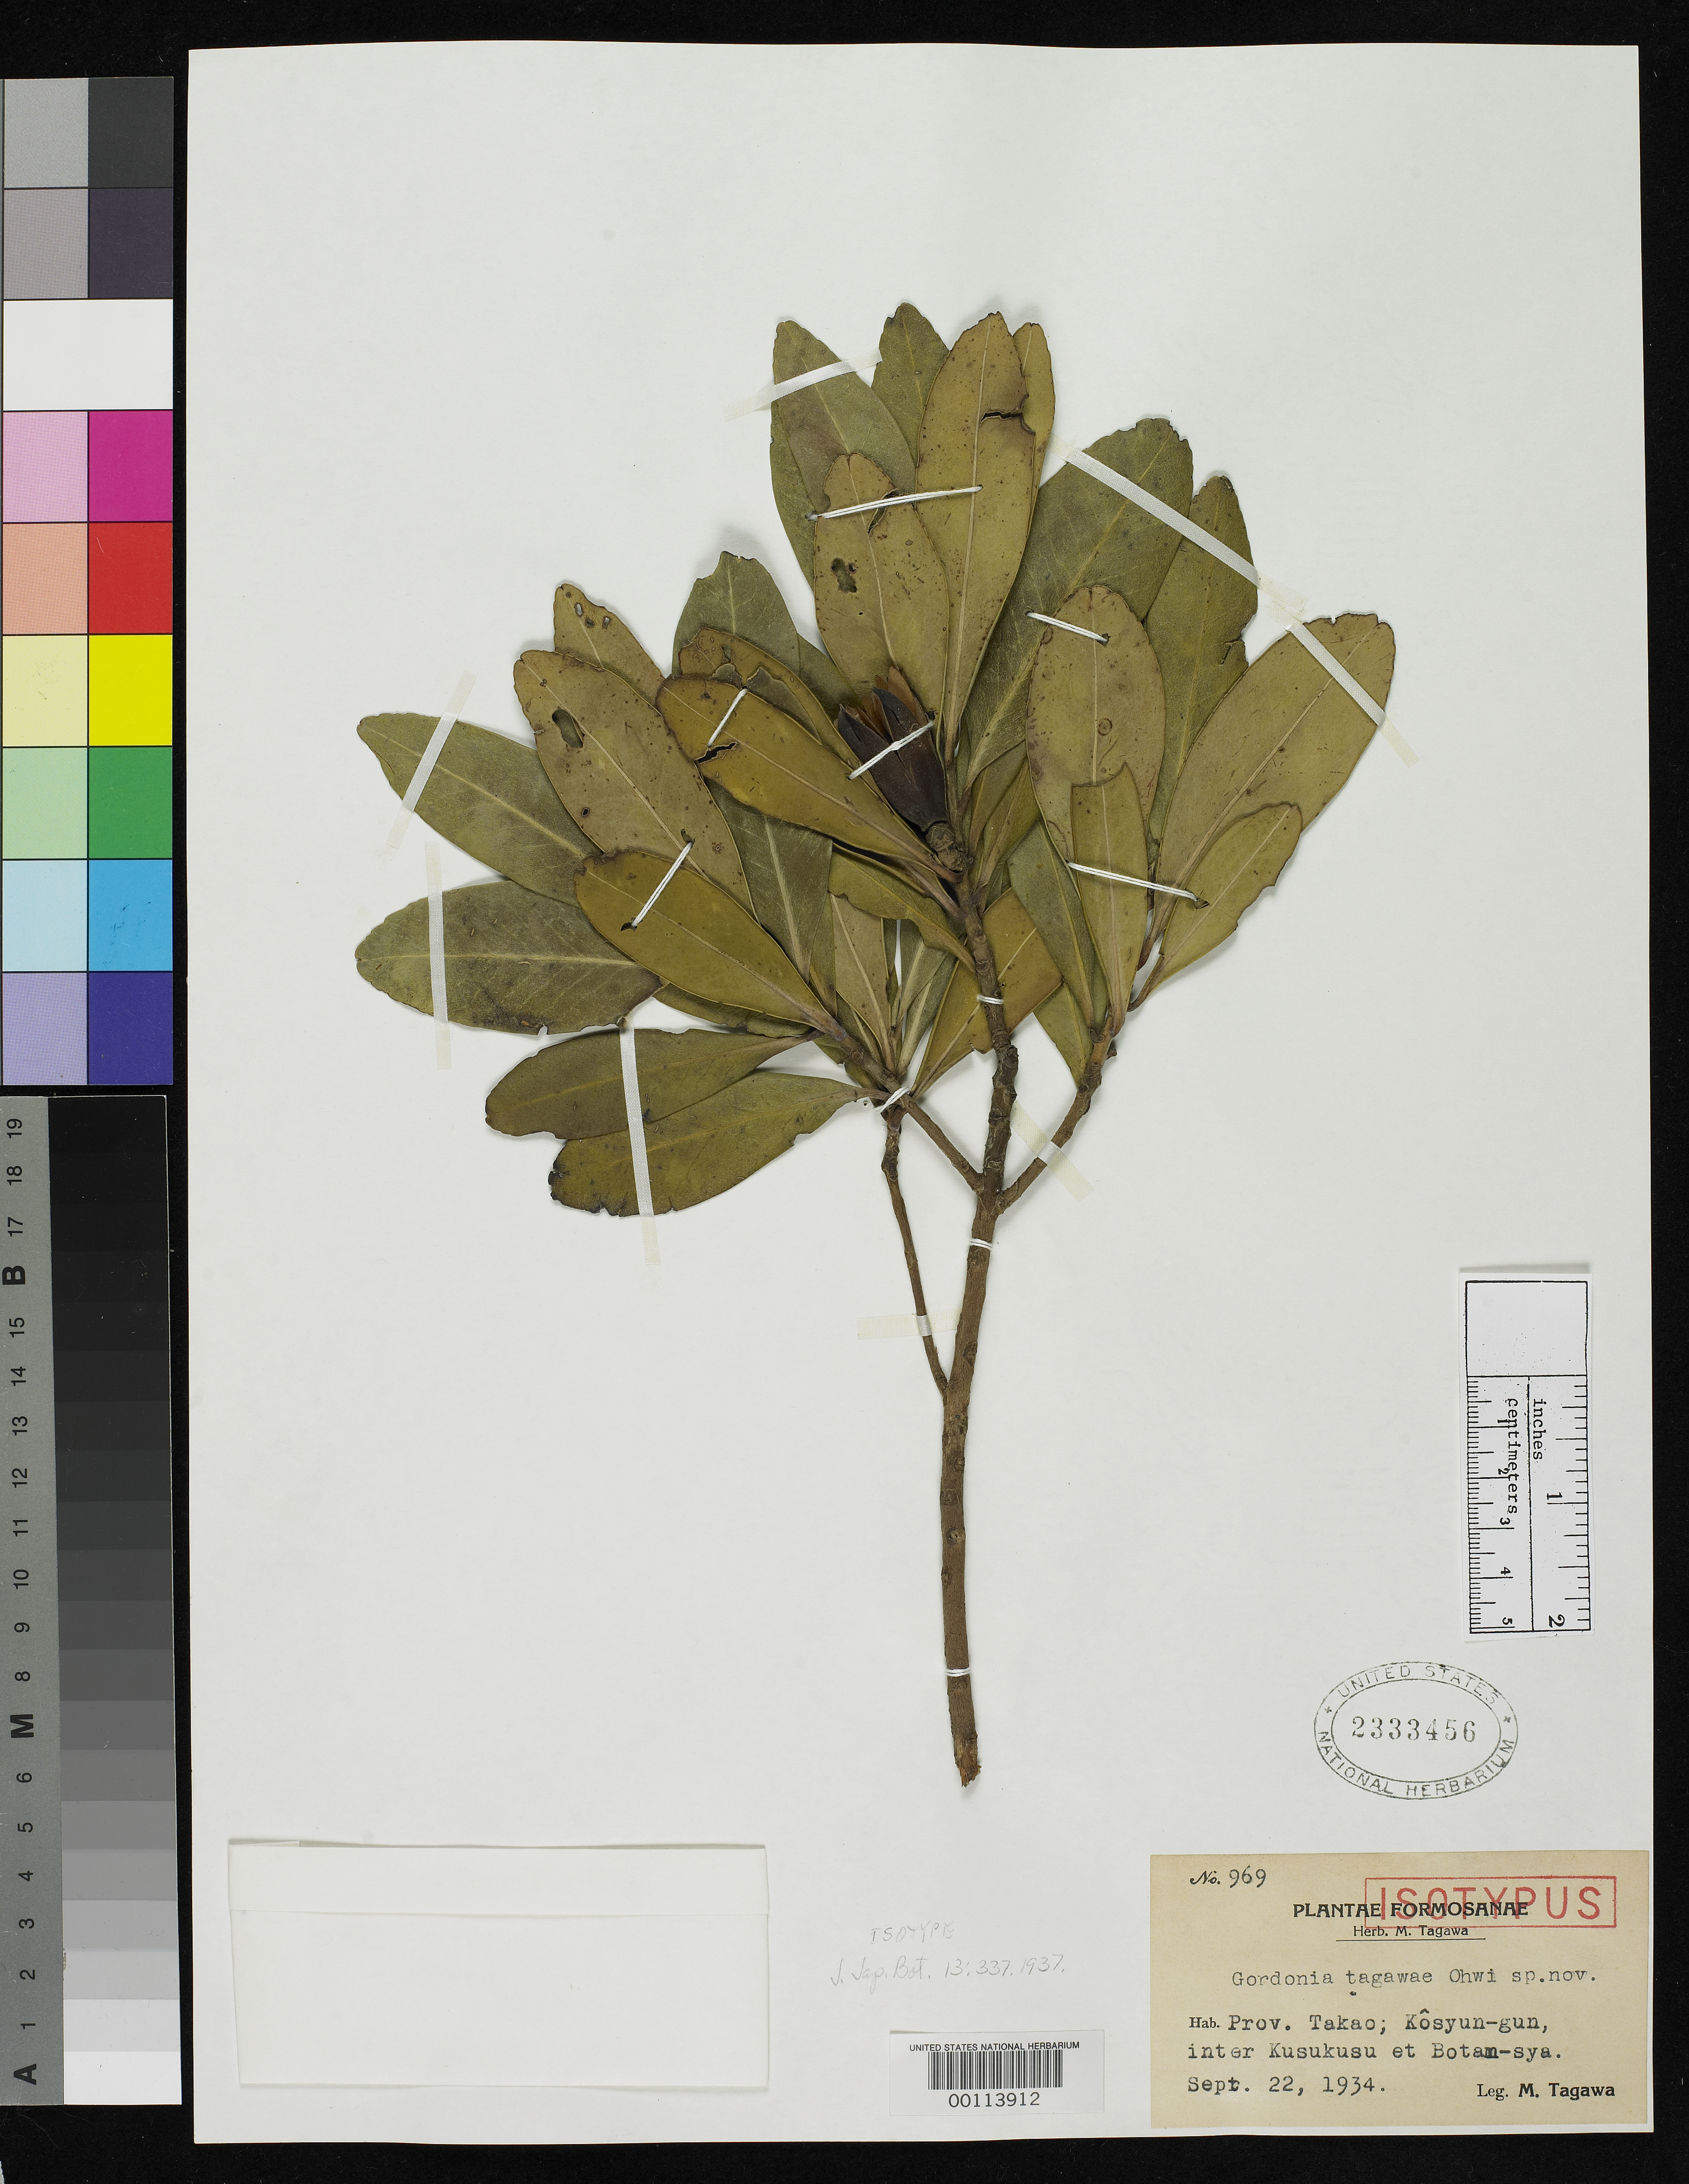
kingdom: Plantae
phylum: Tracheophyta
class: Magnoliopsida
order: Ericales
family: Theaceae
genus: Gordonia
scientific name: Gordonia tagawae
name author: Ohwi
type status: Isotype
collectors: M. Tagawa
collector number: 969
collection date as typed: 22 Sep 1934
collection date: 1934-09-22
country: Taiwan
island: Taiwan [Formosa]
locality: Takao, Kosyun-gun.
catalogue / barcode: US 2333456